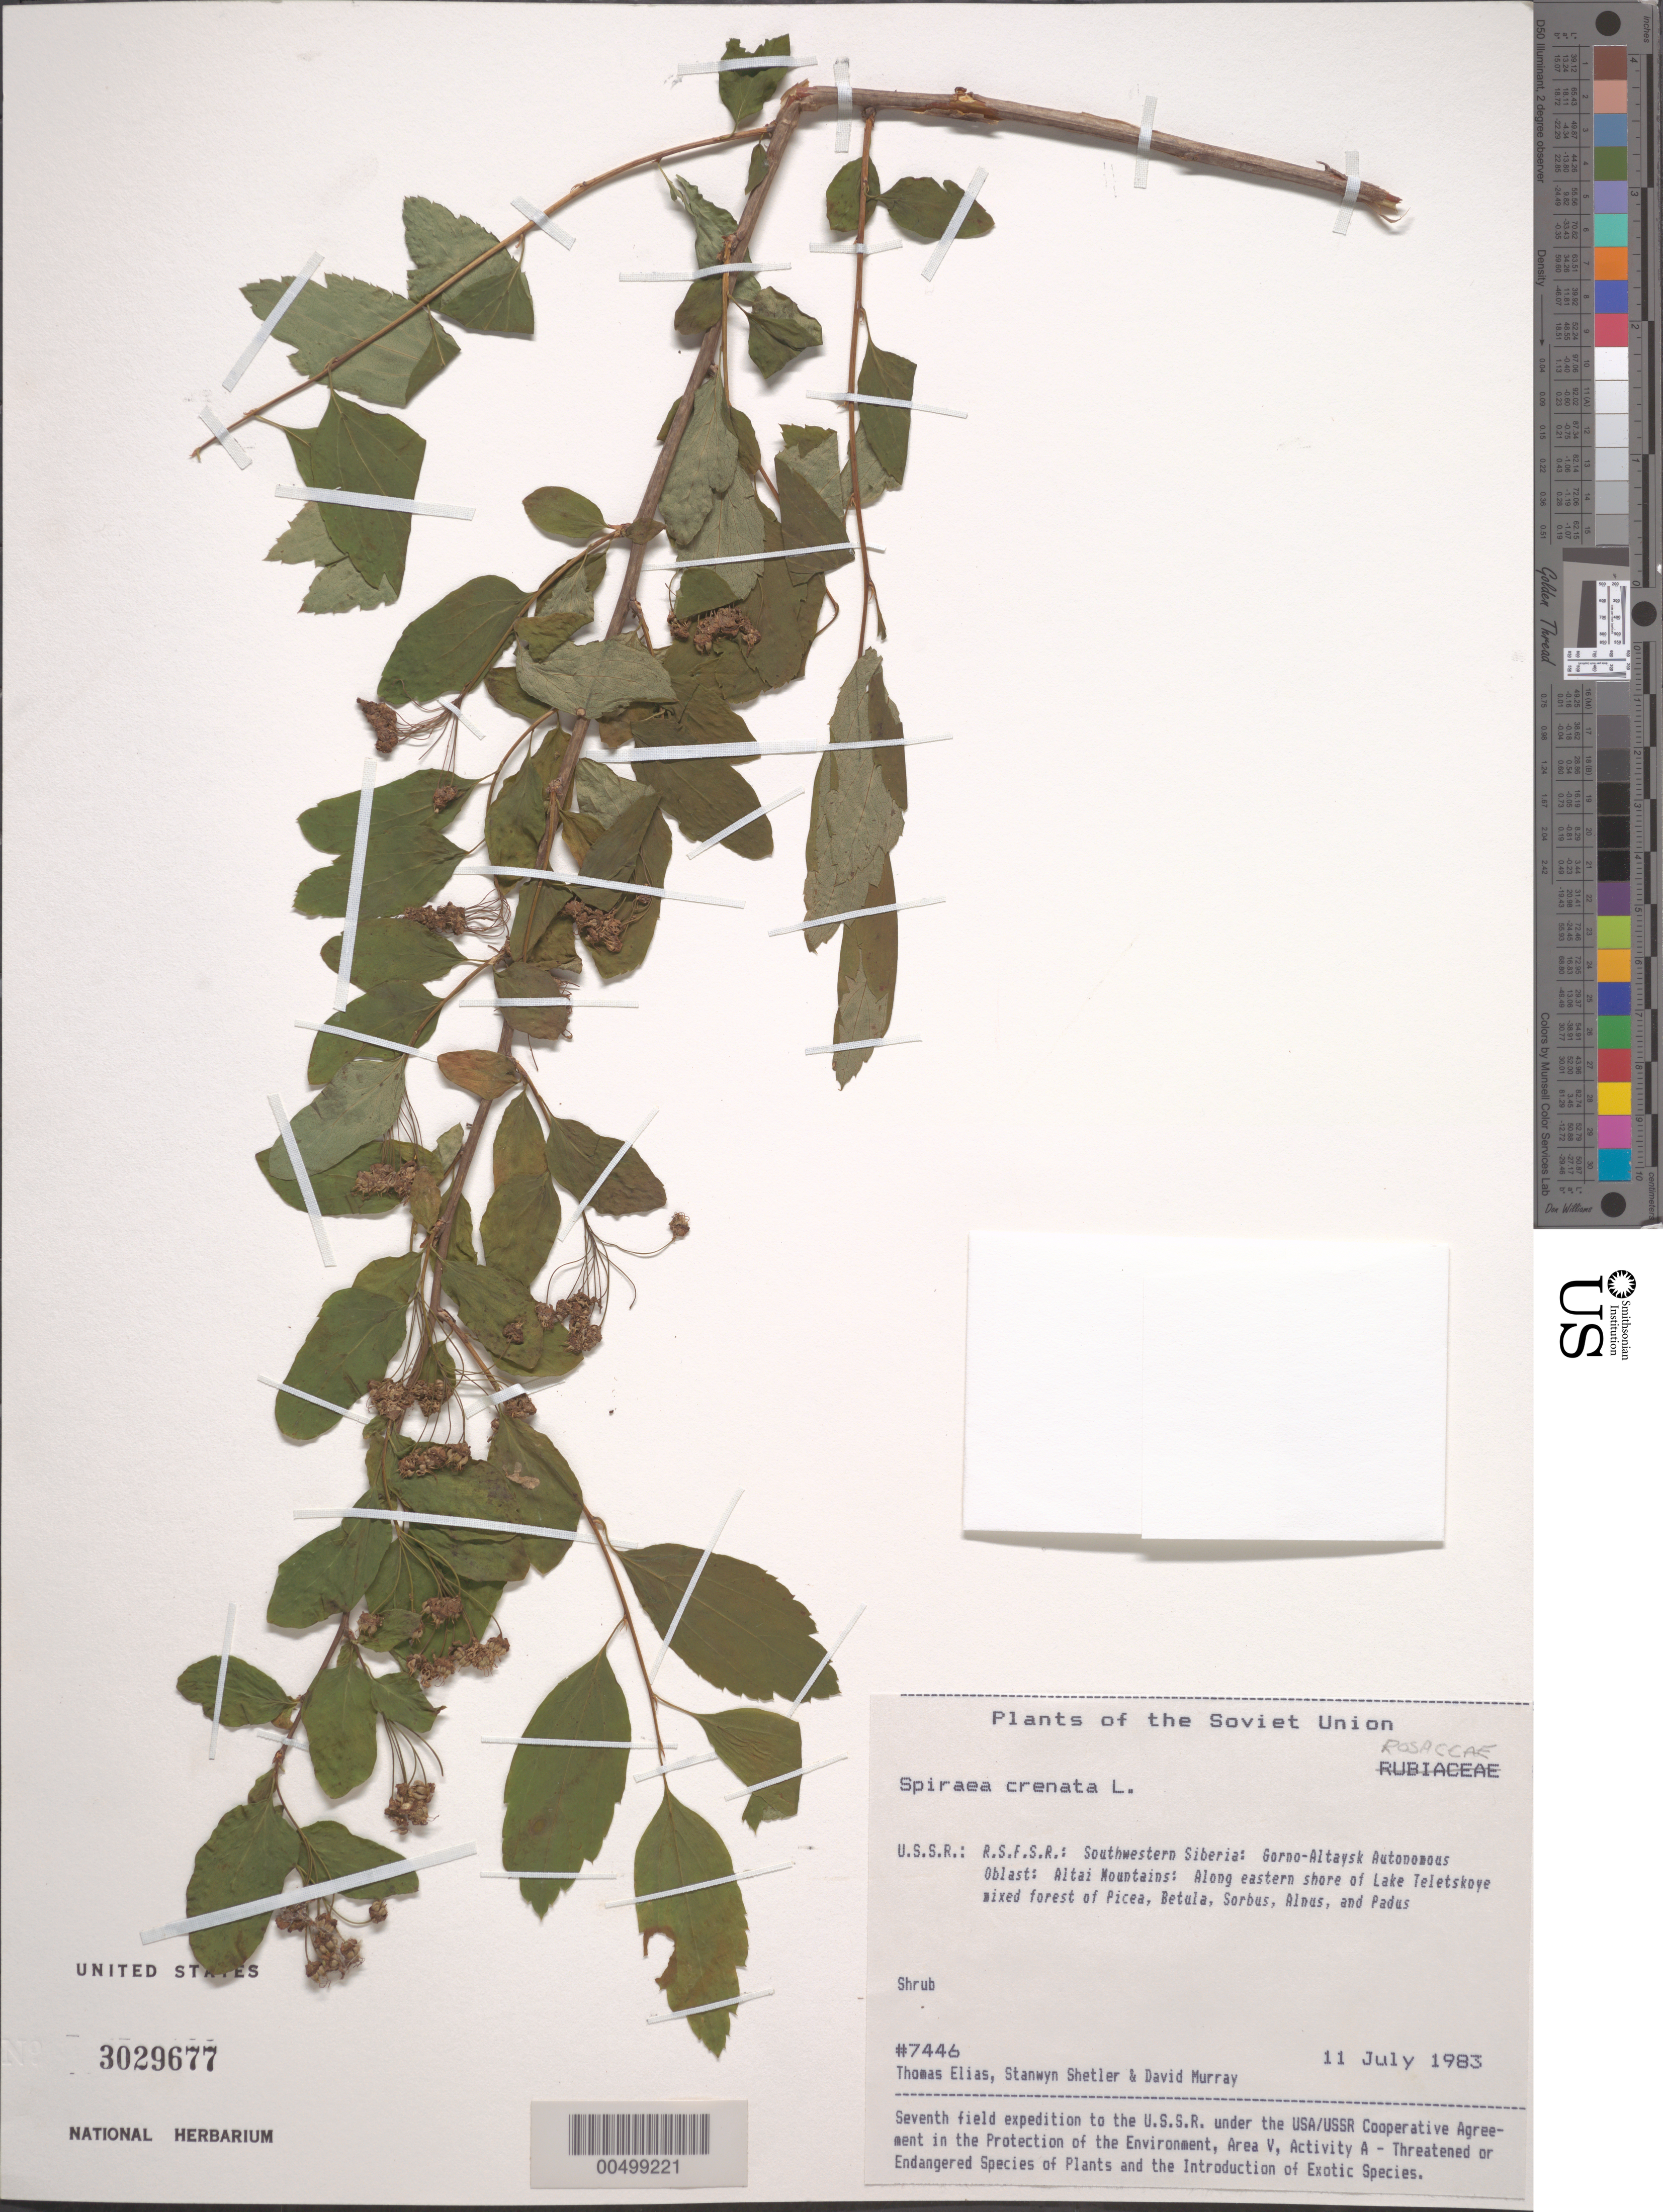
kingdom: Plantae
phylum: Tracheophyta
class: Magnoliopsida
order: Rosales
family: Rosaceae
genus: Spiraea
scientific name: Spiraea crenata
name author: L.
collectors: T. Elias, S. Shetler & D. F. Murray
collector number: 7446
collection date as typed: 11 Jul 1983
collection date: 1983-07-11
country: Russian Federation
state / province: Altai Republic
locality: Altai Mountains, along eastern shore of Lake Teletskoye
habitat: mxed forest of Picea, Betula, Sorbus, Alnus and Padus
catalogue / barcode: US 3029677